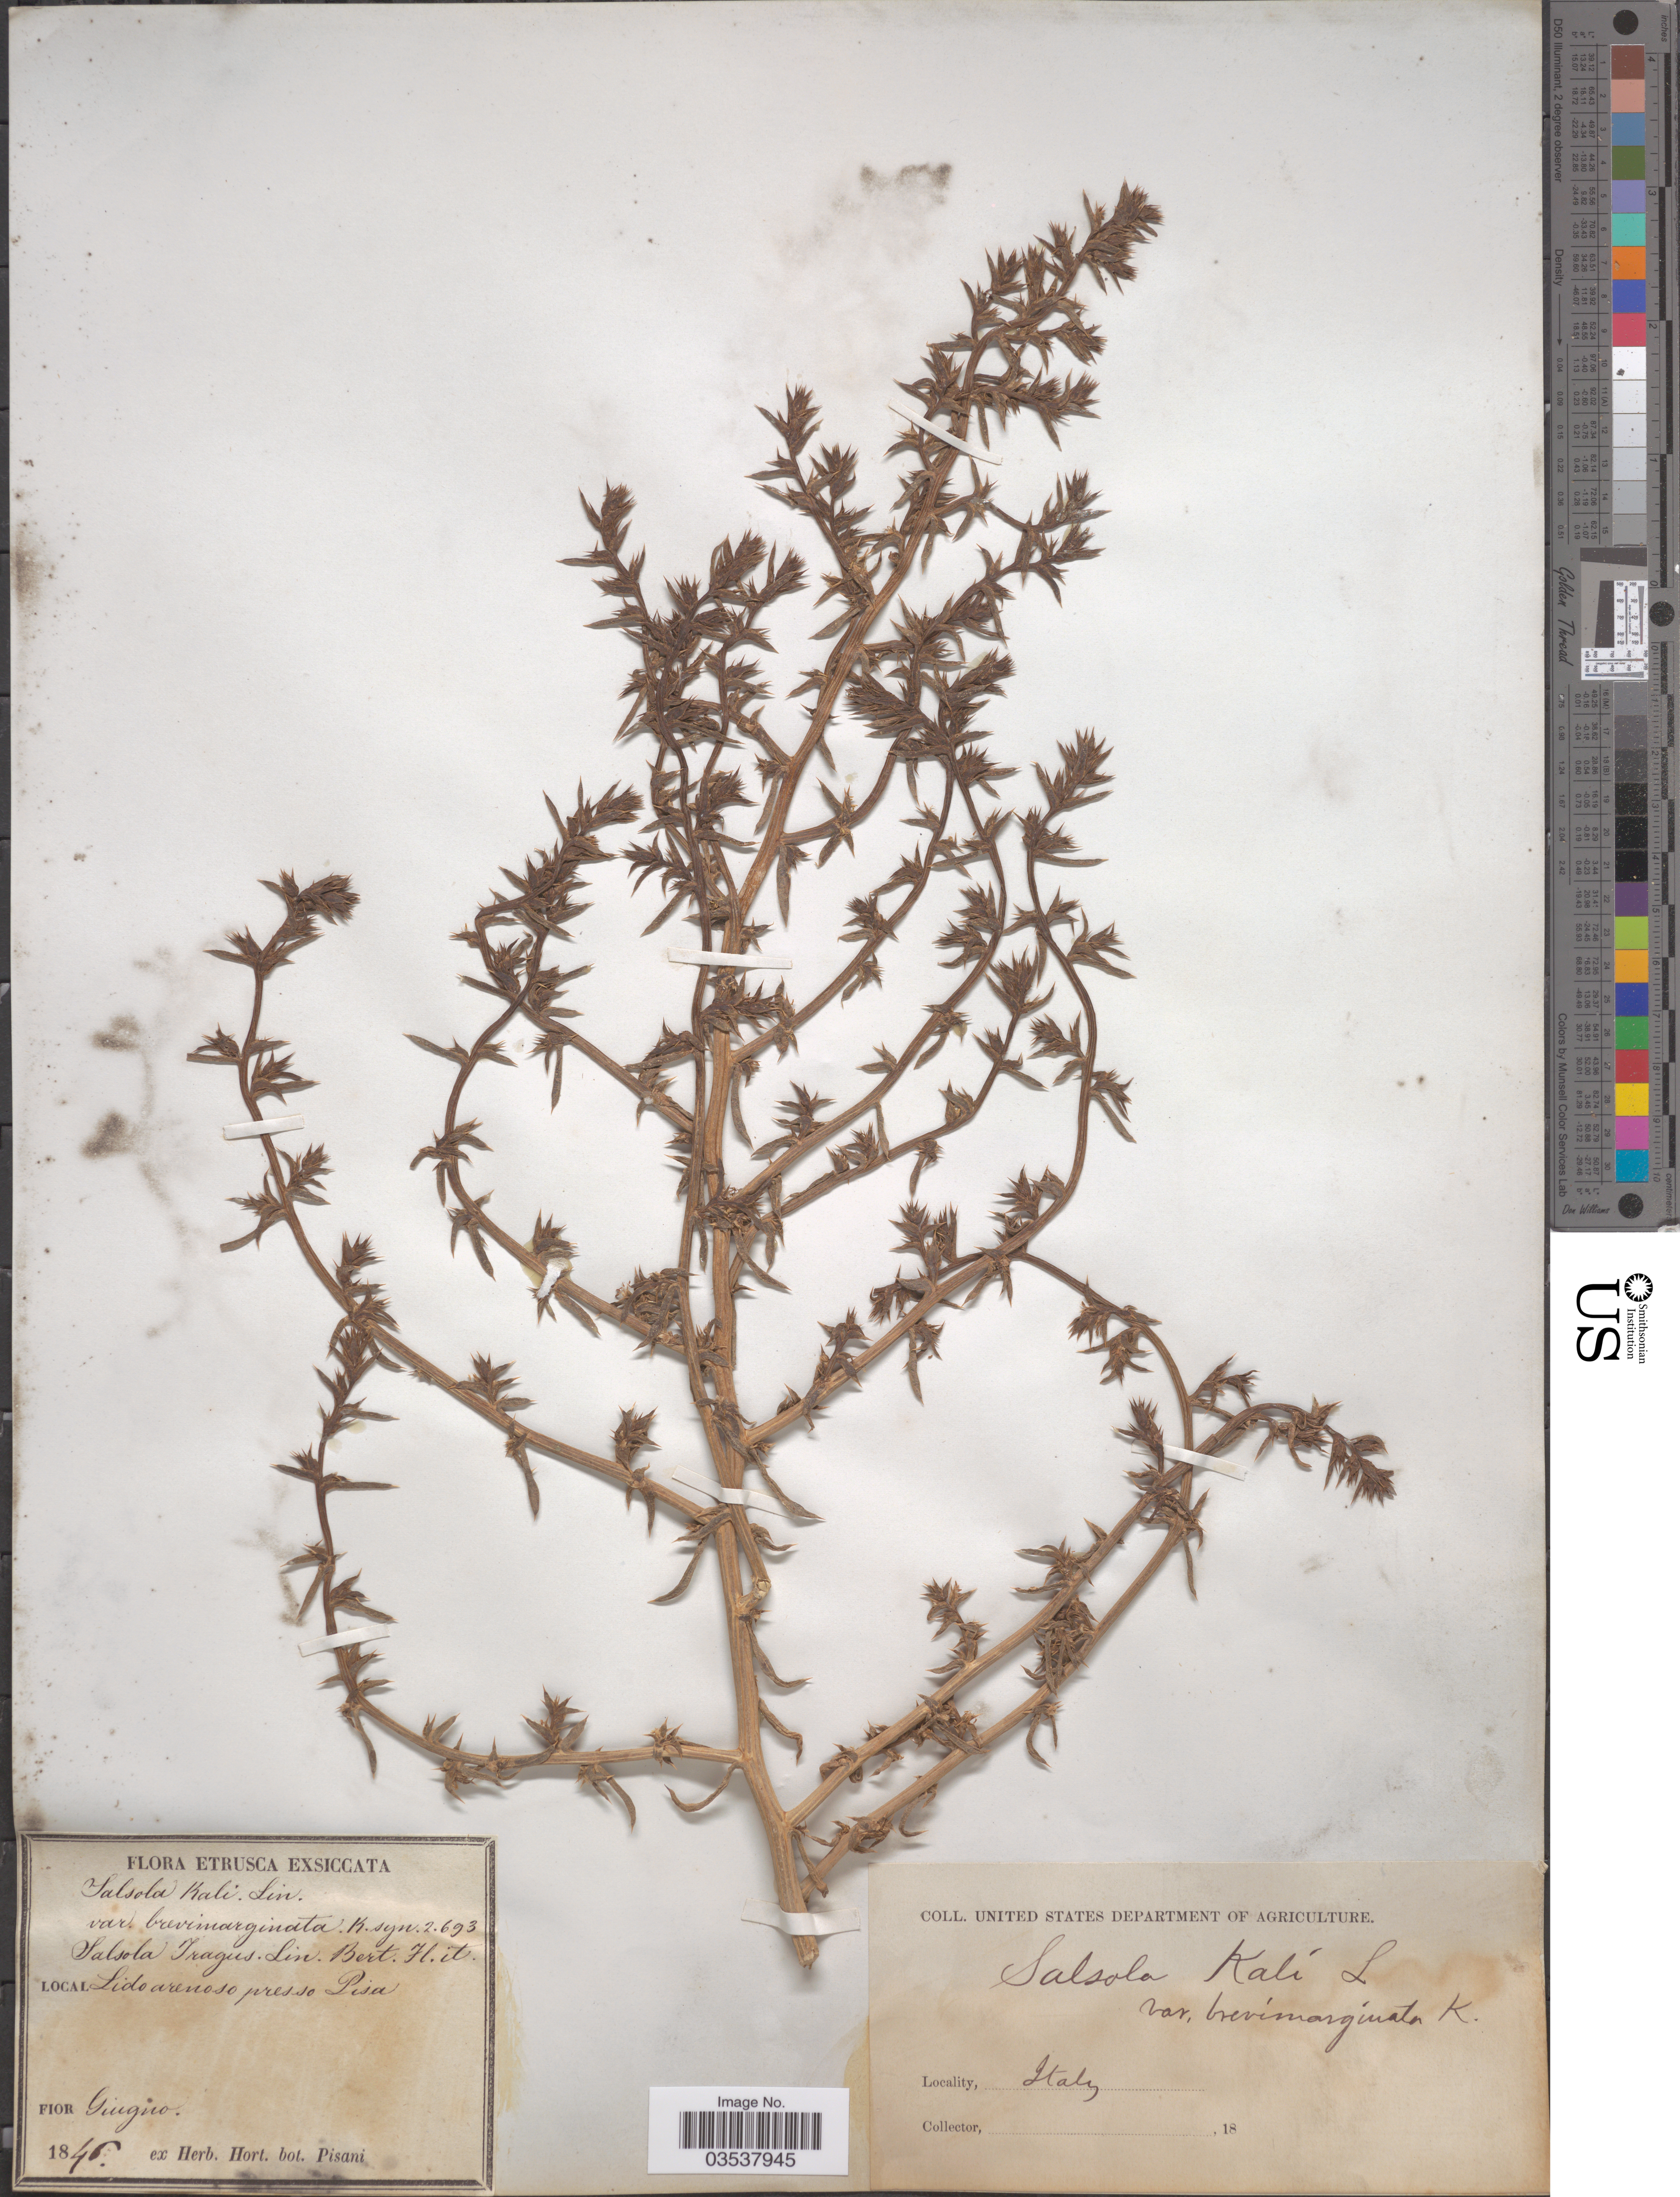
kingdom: Plantae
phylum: Tracheophyta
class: Magnoliopsida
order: Caryophyllales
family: Amaranthaceae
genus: Salsola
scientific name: Salsola kali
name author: L.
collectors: ex herb. U. S. Department of Agriculture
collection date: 1846-06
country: Italy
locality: Etrusca. Lido arenoso presso Pisa.